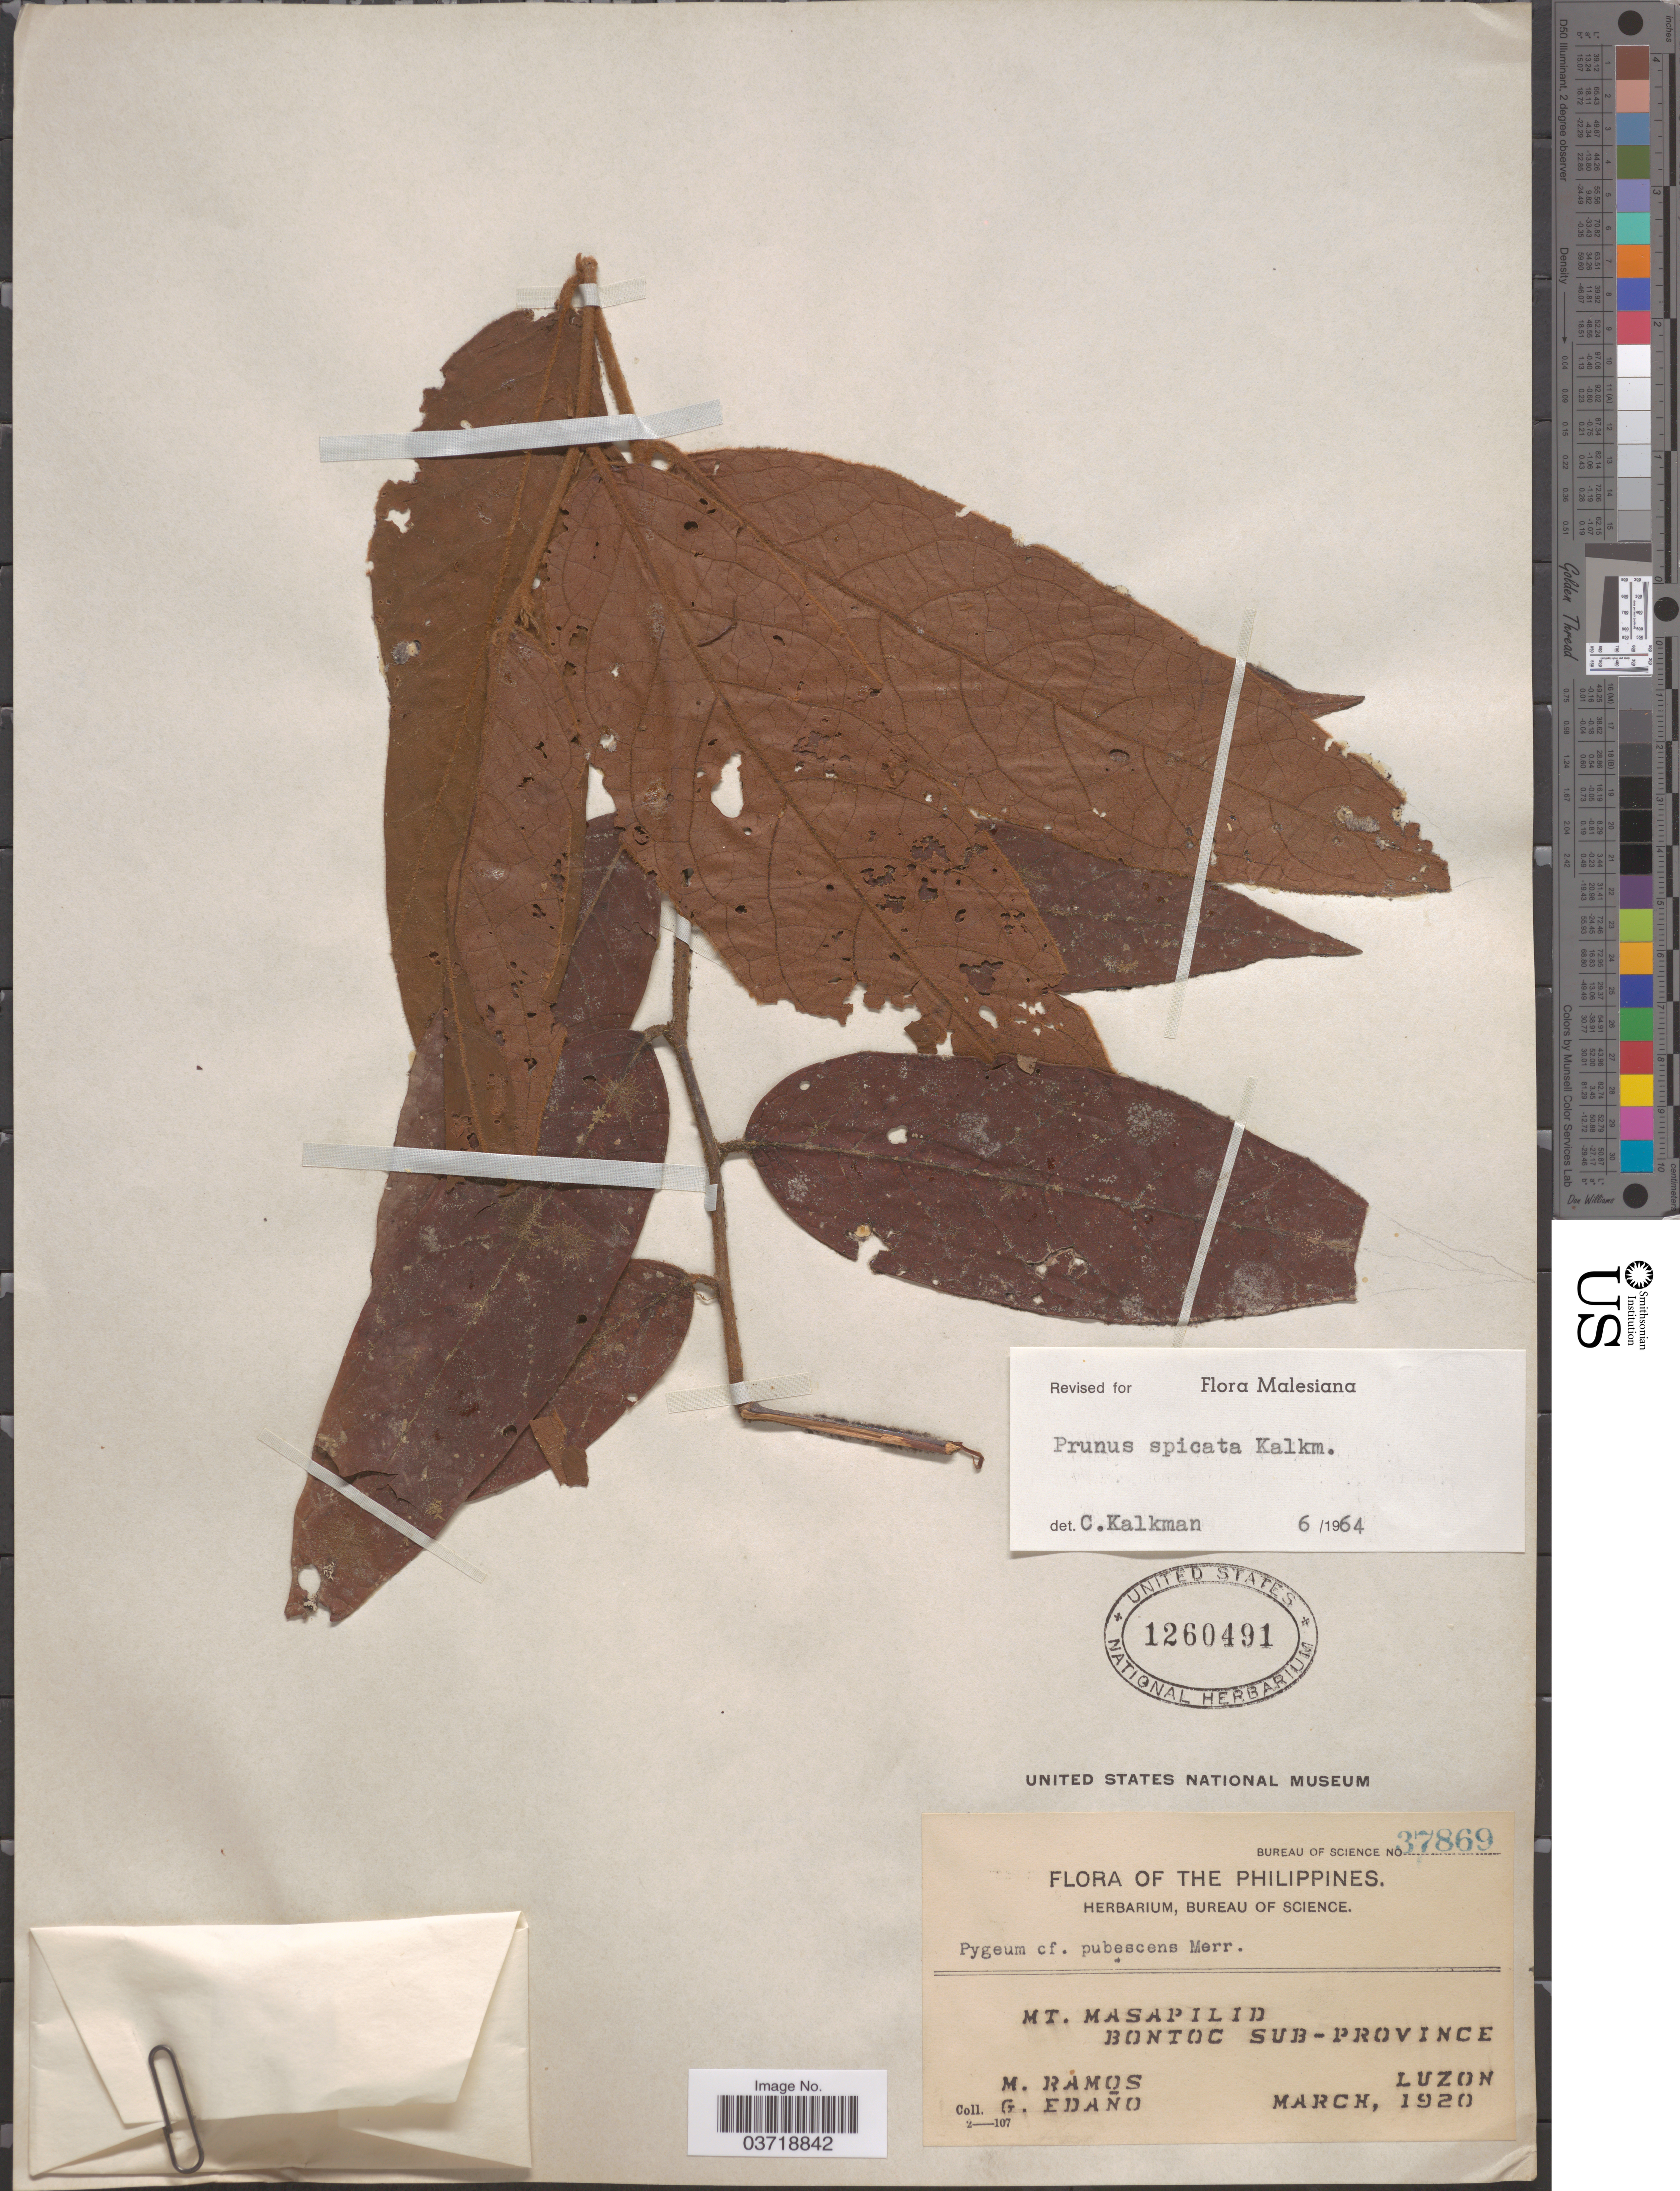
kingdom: Plantae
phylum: Tracheophyta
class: Magnoliopsida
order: Rosales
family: Rosaceae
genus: Prunus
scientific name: Prunus spicata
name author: Kalkman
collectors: M. Ramos & G. Edaño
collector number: Bureau of Science 37869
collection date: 1920-03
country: Philippines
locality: Mt. Masapilid. Bontoc Sub-Province. Luzon.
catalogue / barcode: US 1260491